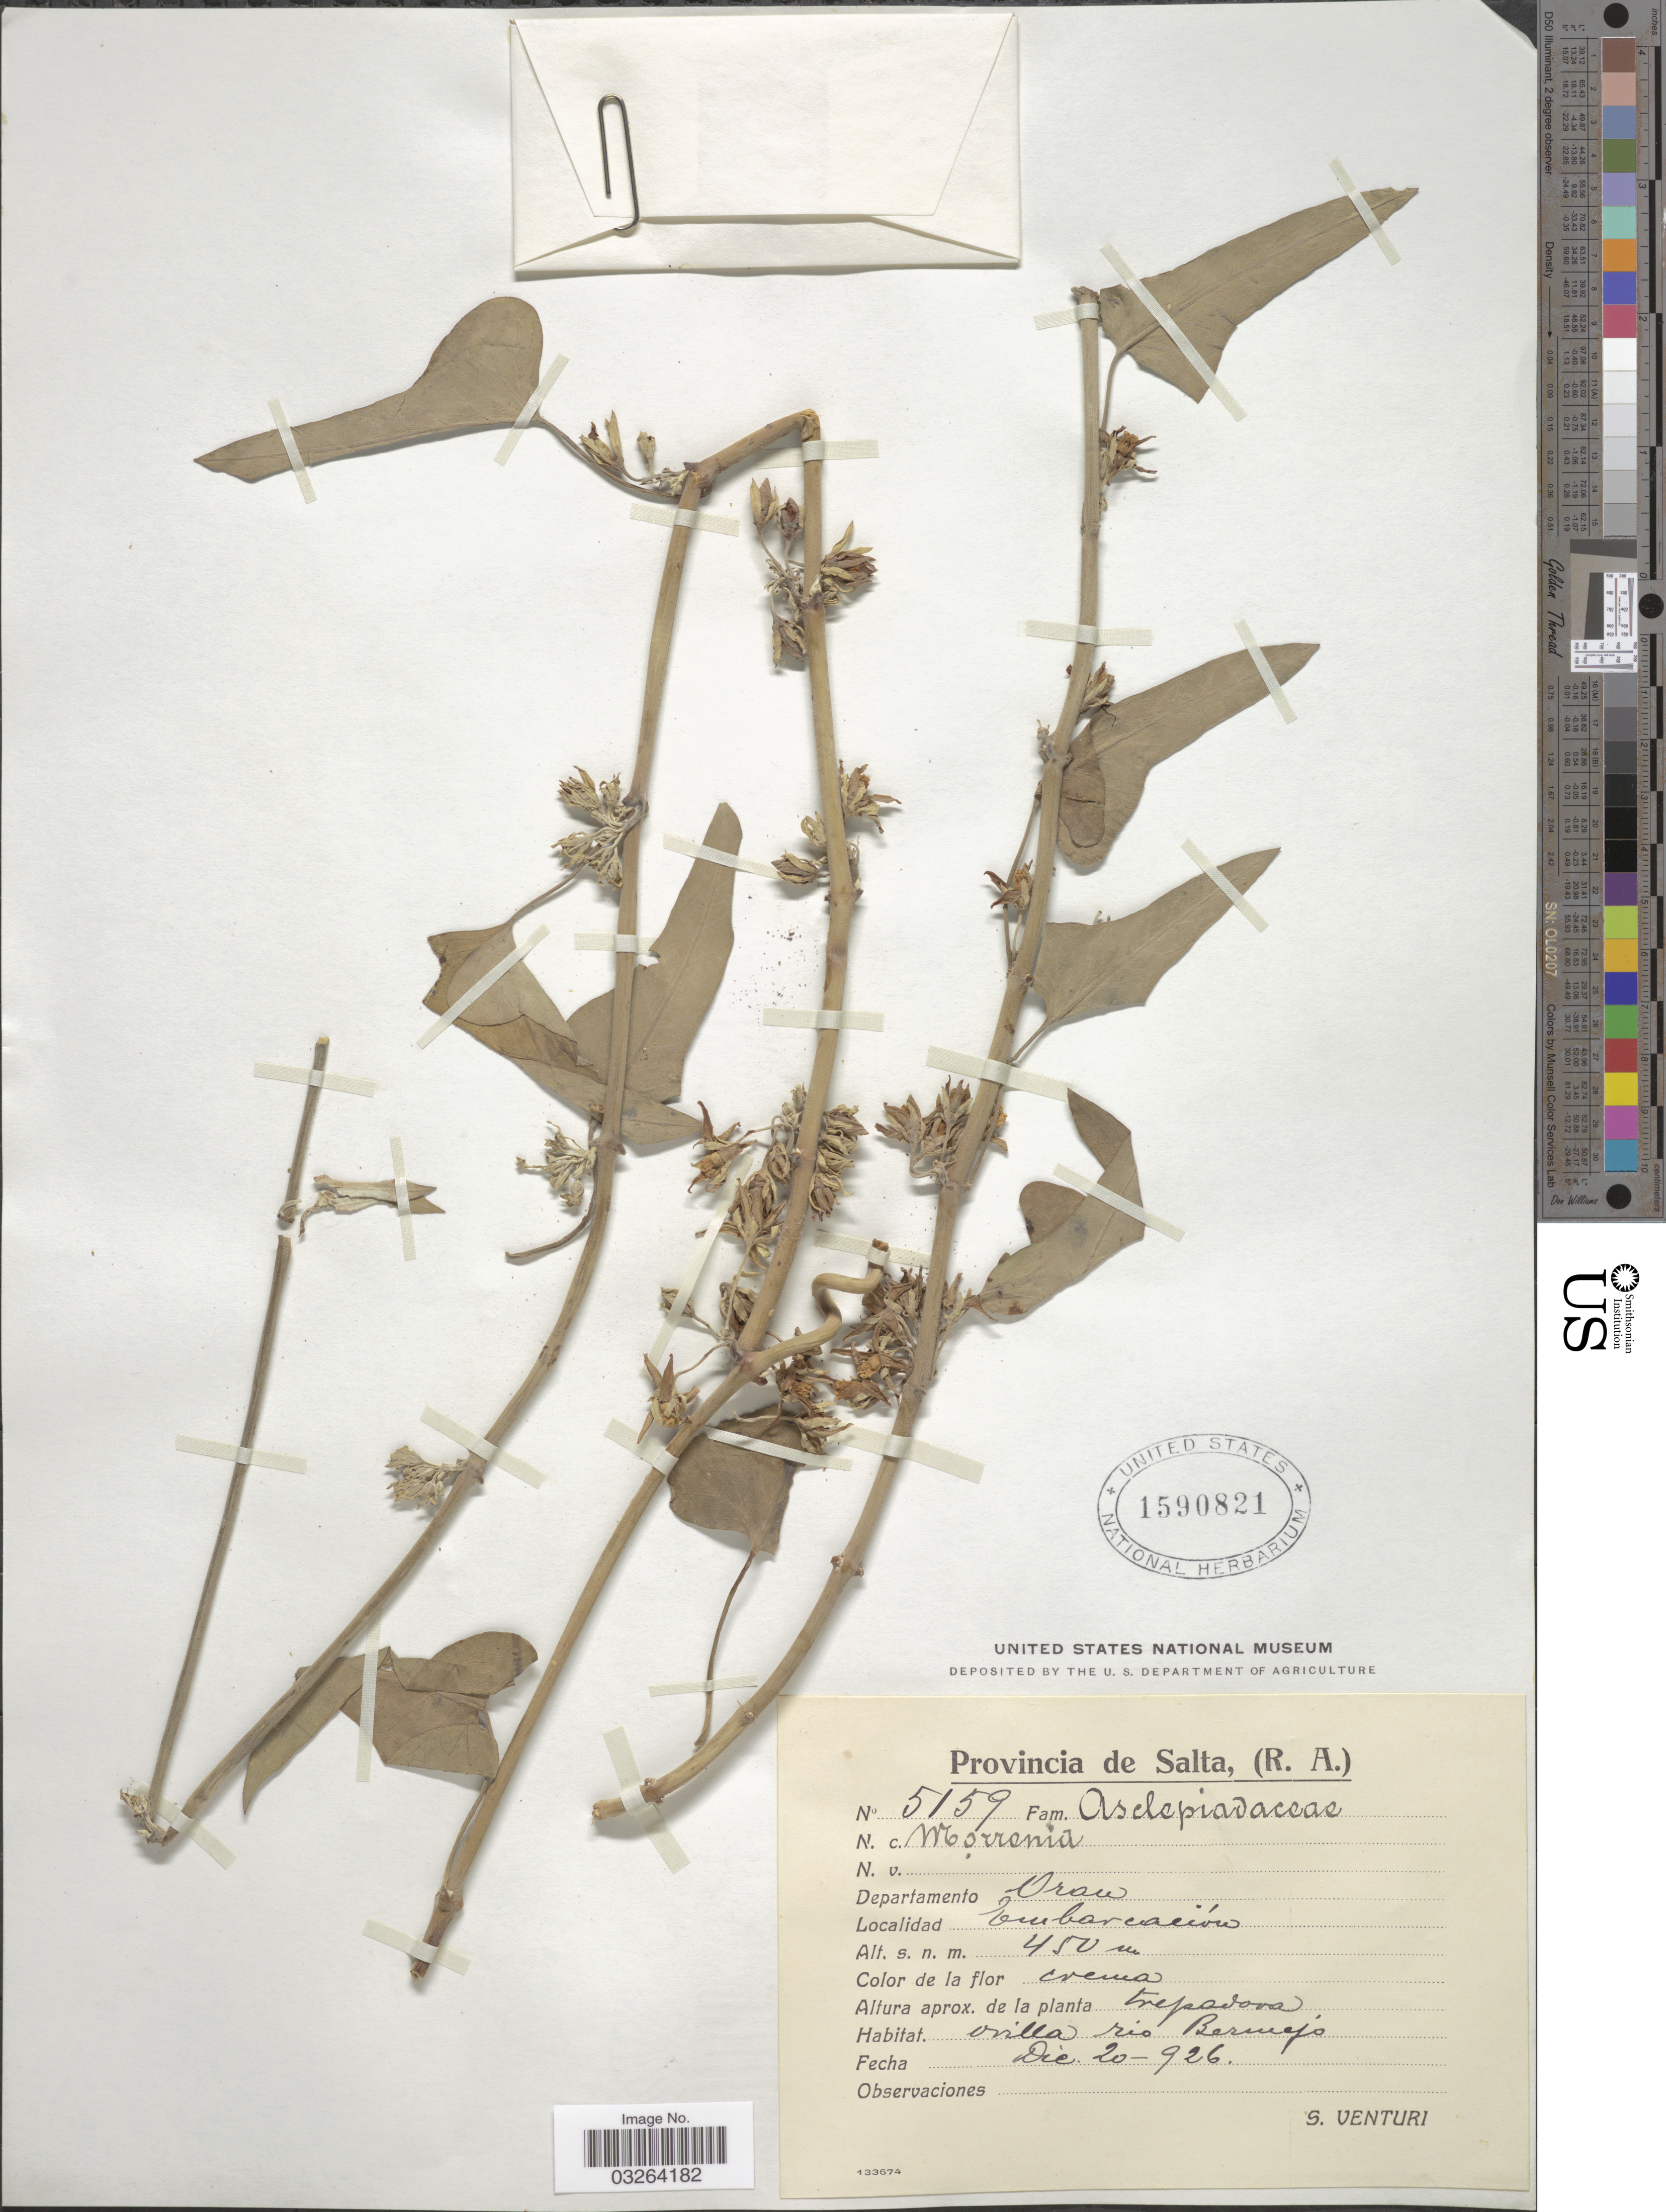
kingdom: Plantae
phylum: Tracheophyta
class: Magnoliopsida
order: Gentianales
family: Apocynaceae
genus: Morrenia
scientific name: Morrenia sp.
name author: Lindl.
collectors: S. Venturi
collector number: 5159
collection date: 1926-12-20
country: Argentina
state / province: Salta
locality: Provincia de Salta, (R. A.). Departamento Oran. Embarcacion.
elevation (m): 450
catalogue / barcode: US 1590821